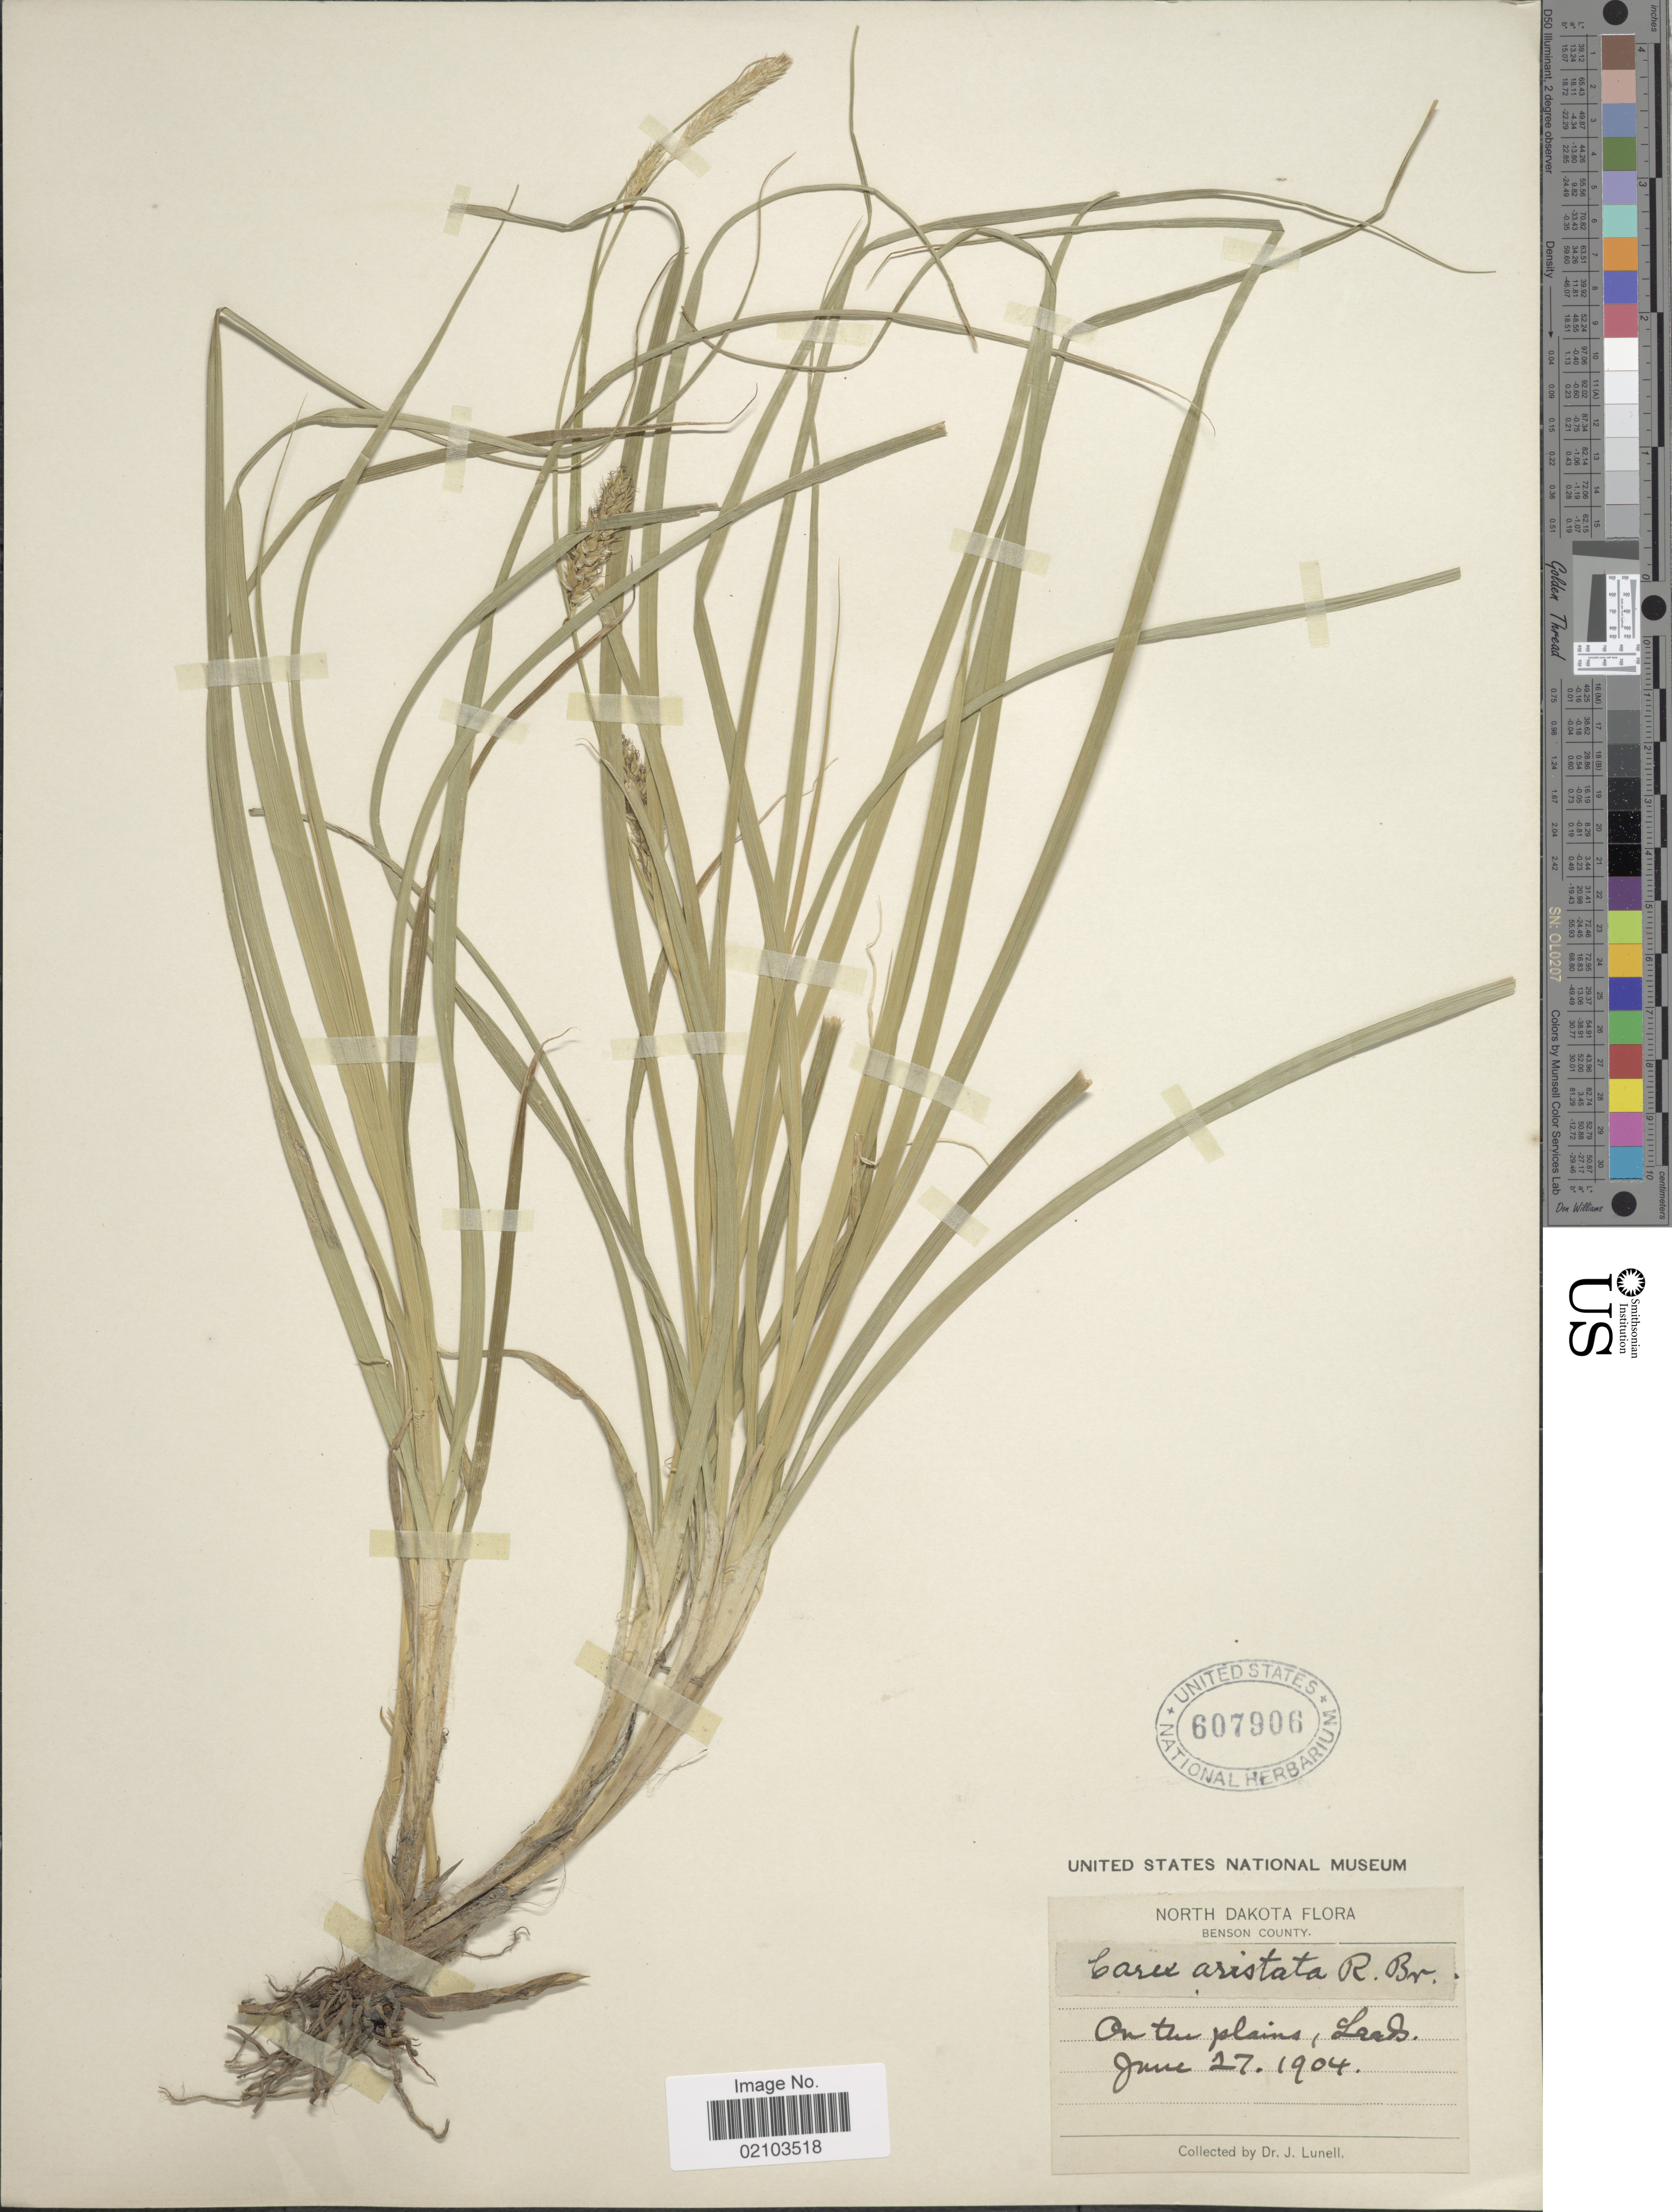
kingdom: Plantae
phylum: Tracheophyta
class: Liliopsida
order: Poales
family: Cyperaceae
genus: Carex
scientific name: Carex atherodes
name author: Spreng.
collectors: J. Lunell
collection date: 1904-06-27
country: United States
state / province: North Dakota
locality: On the plains, Leeds, Benson County.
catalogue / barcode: US 607906